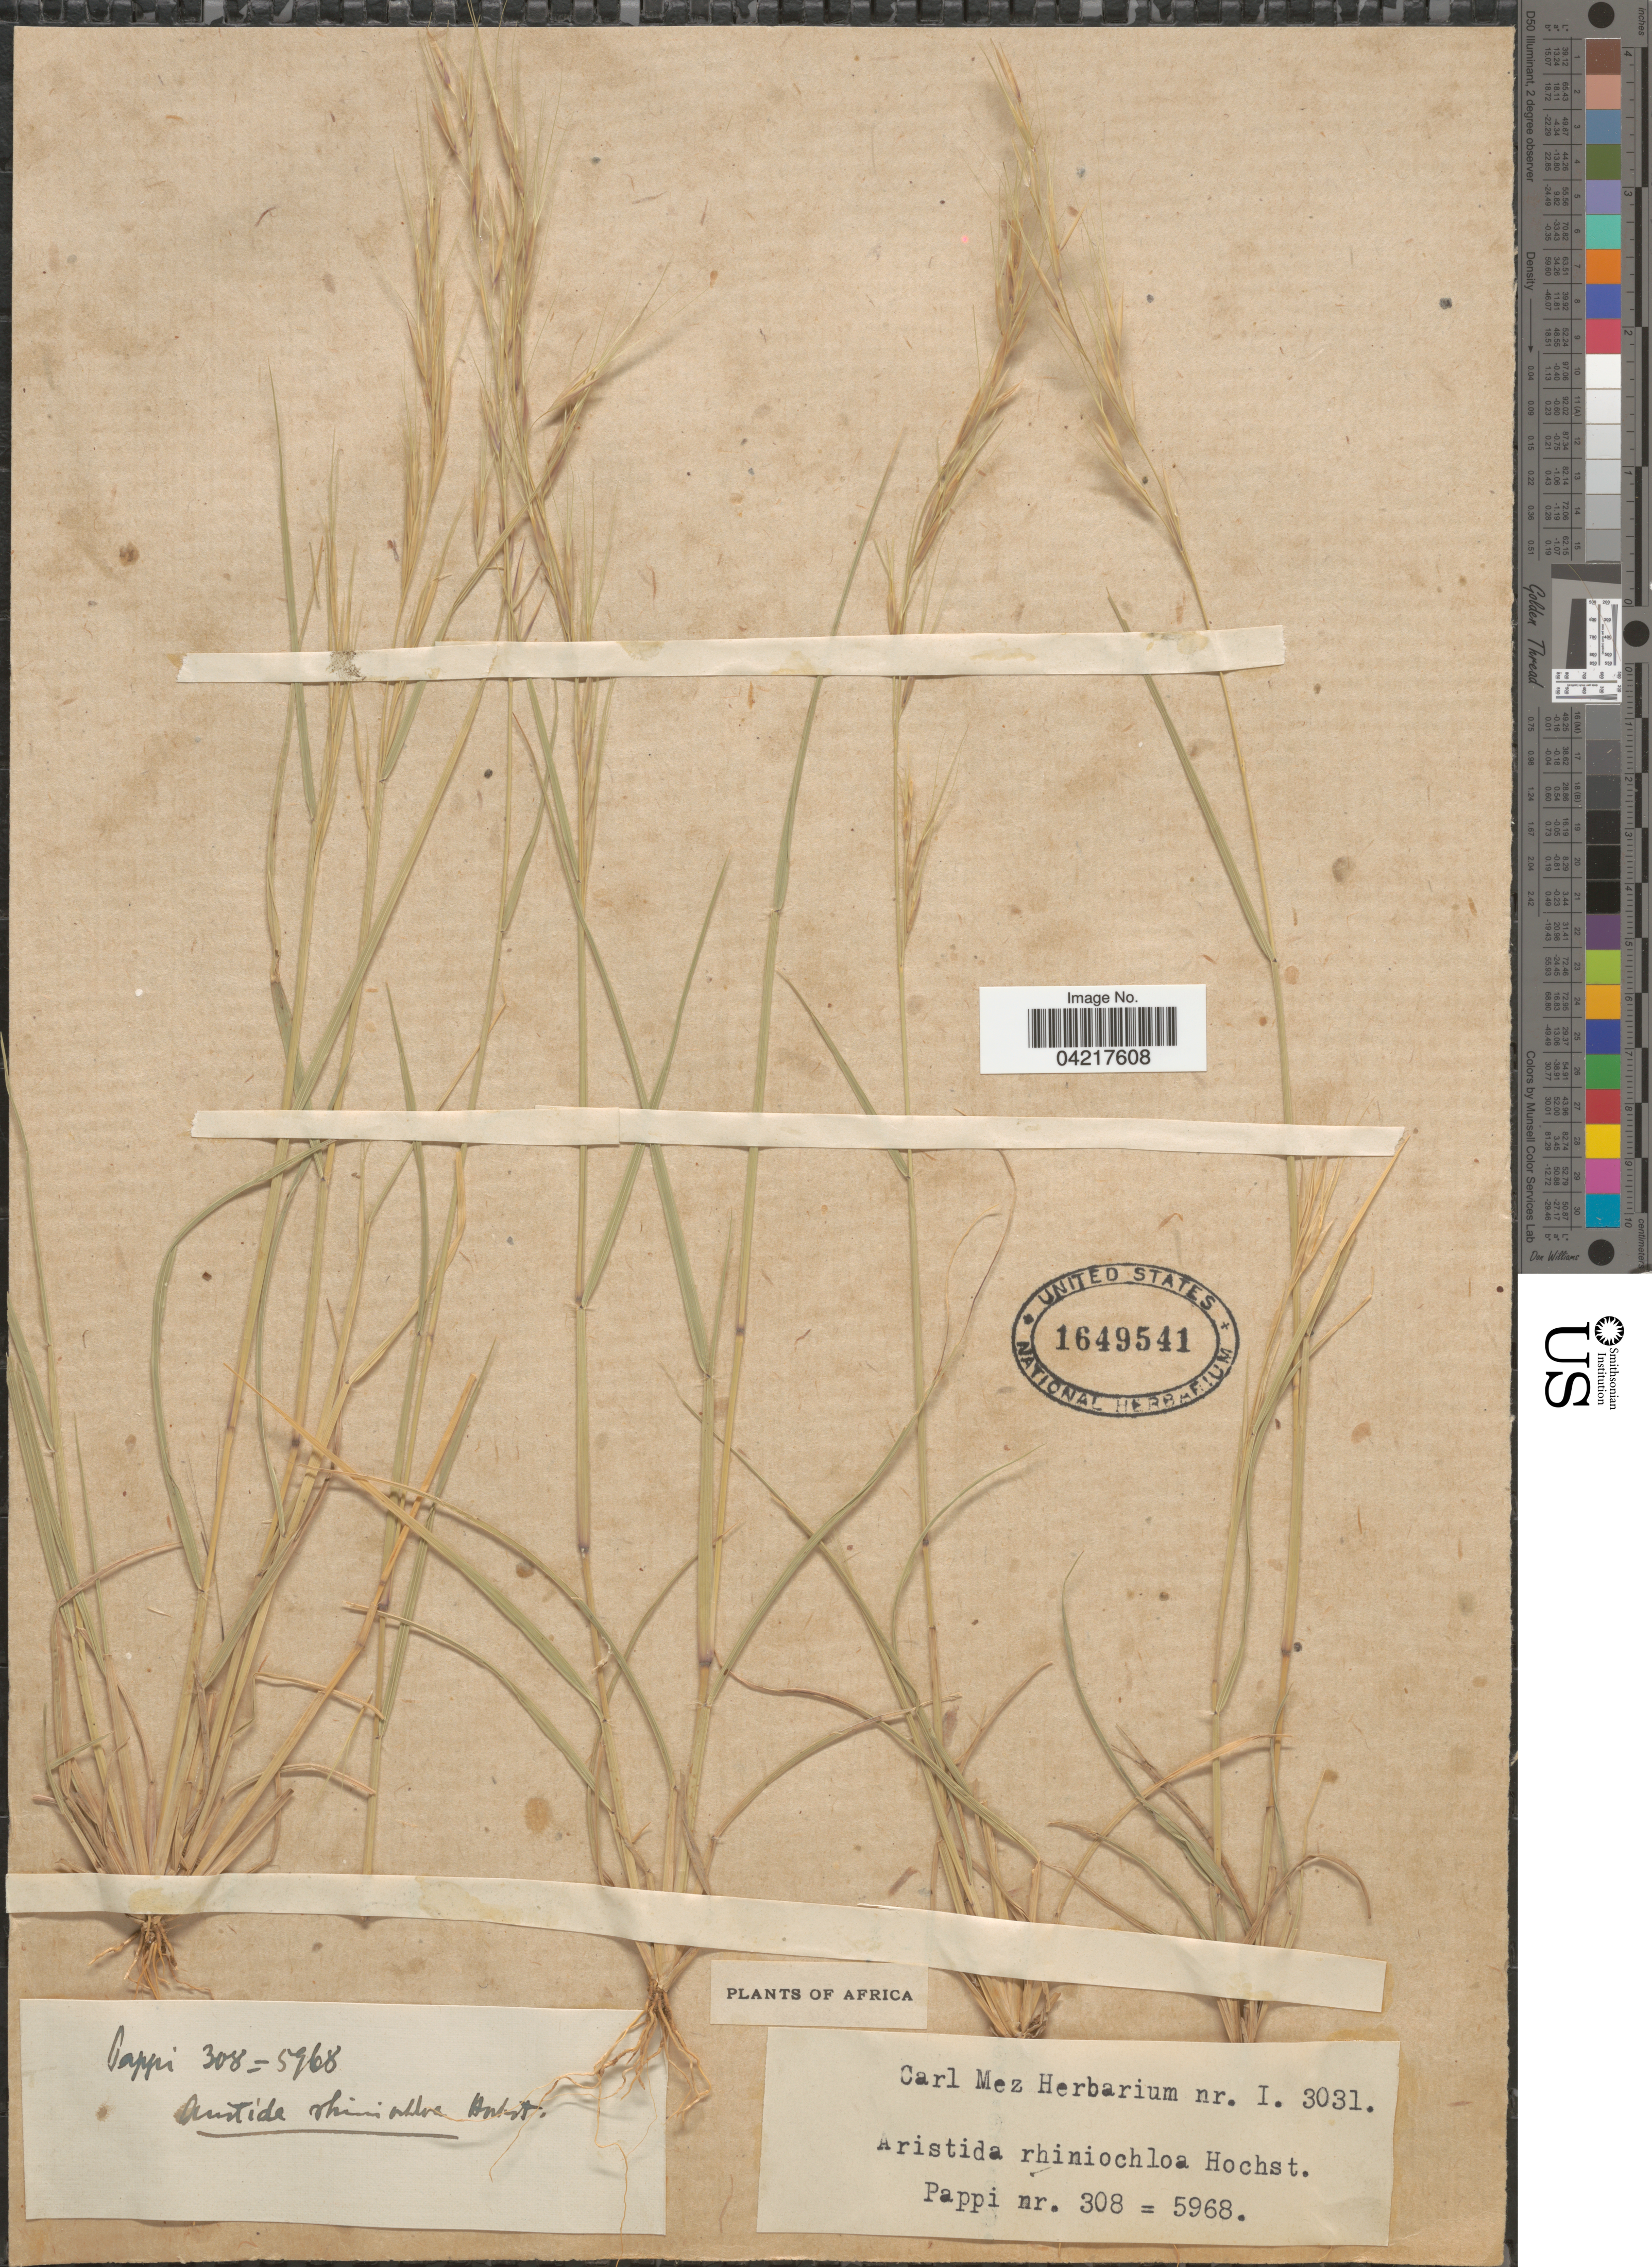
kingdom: Plantae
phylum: Tracheophyta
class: Liliopsida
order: Poales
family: Poaceae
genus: Aristida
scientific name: Aristida rhiniochloa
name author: Hochst.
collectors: Pappi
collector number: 308/5968?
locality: Africa.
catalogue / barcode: US 1649541